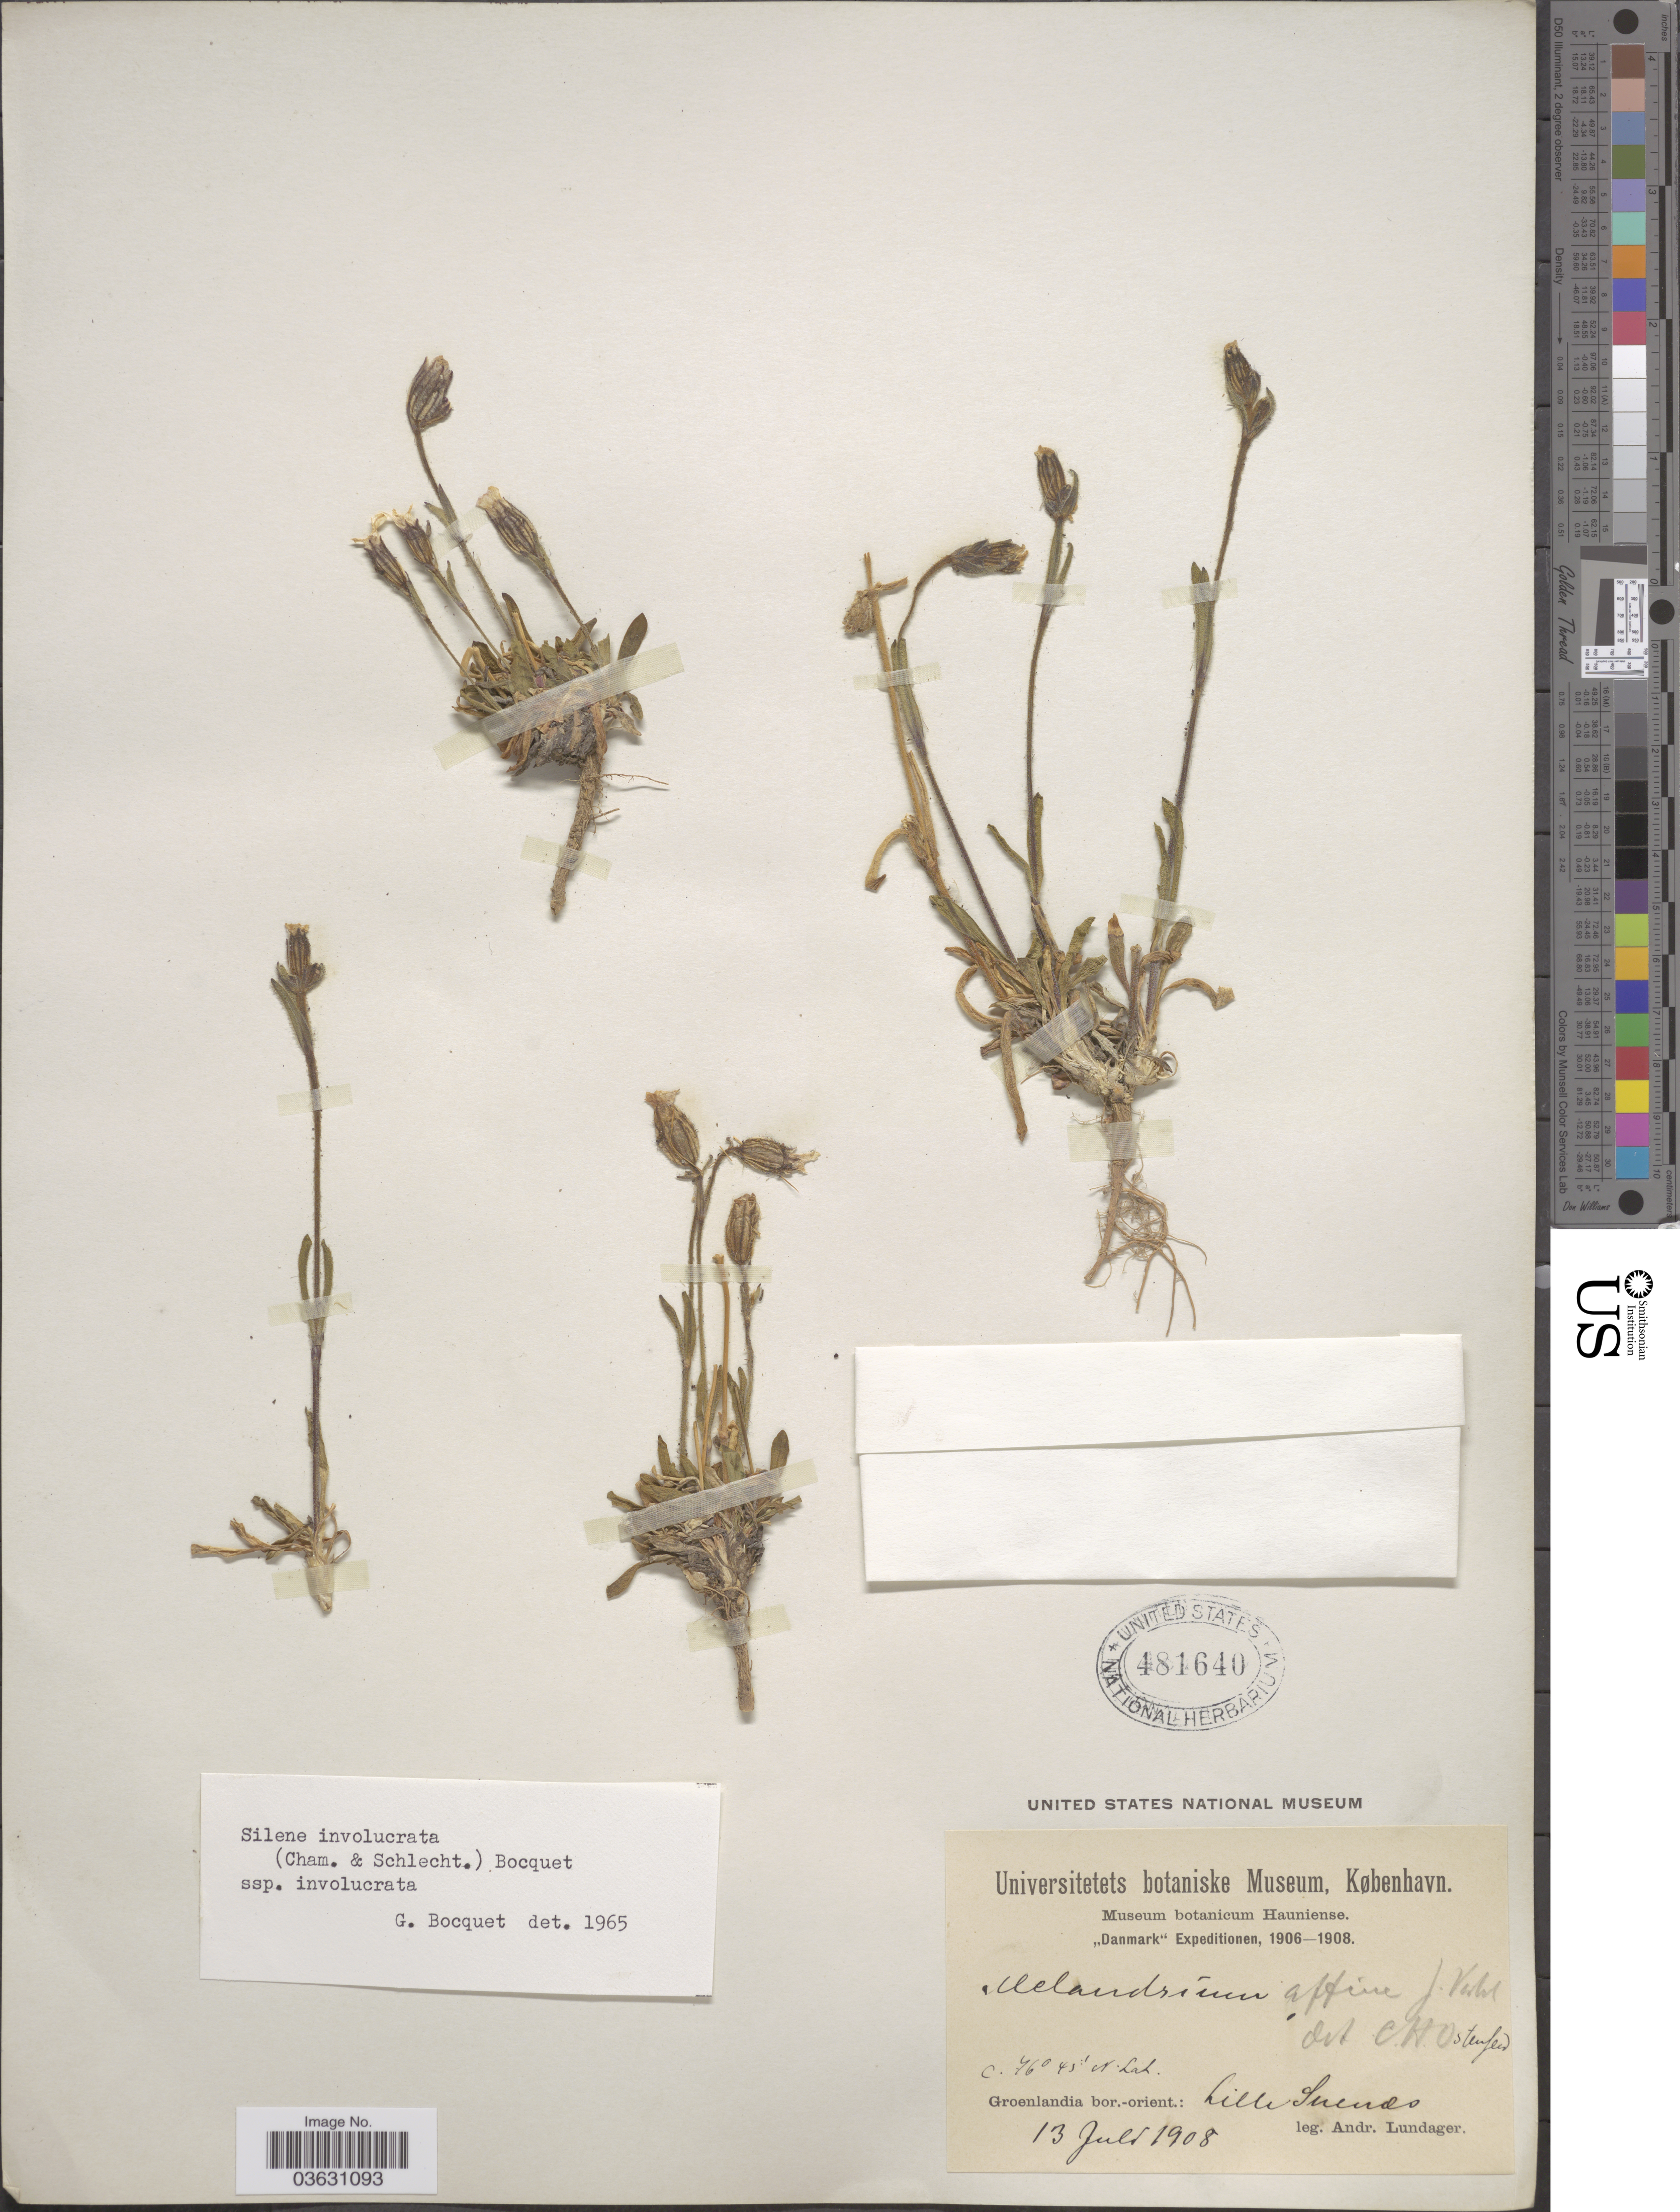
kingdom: Plantae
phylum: Tracheophyta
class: Magnoliopsida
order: Caryophyllales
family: Caryophyllaceae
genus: Silene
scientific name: Silene involucrata subsp. involucrata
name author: (Cham. & Schltdl.) Bocquet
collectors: A. Lundager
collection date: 1908-07-13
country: Greenland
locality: Groenlandia bor.-orient: Lille Suendo.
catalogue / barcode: US 481640